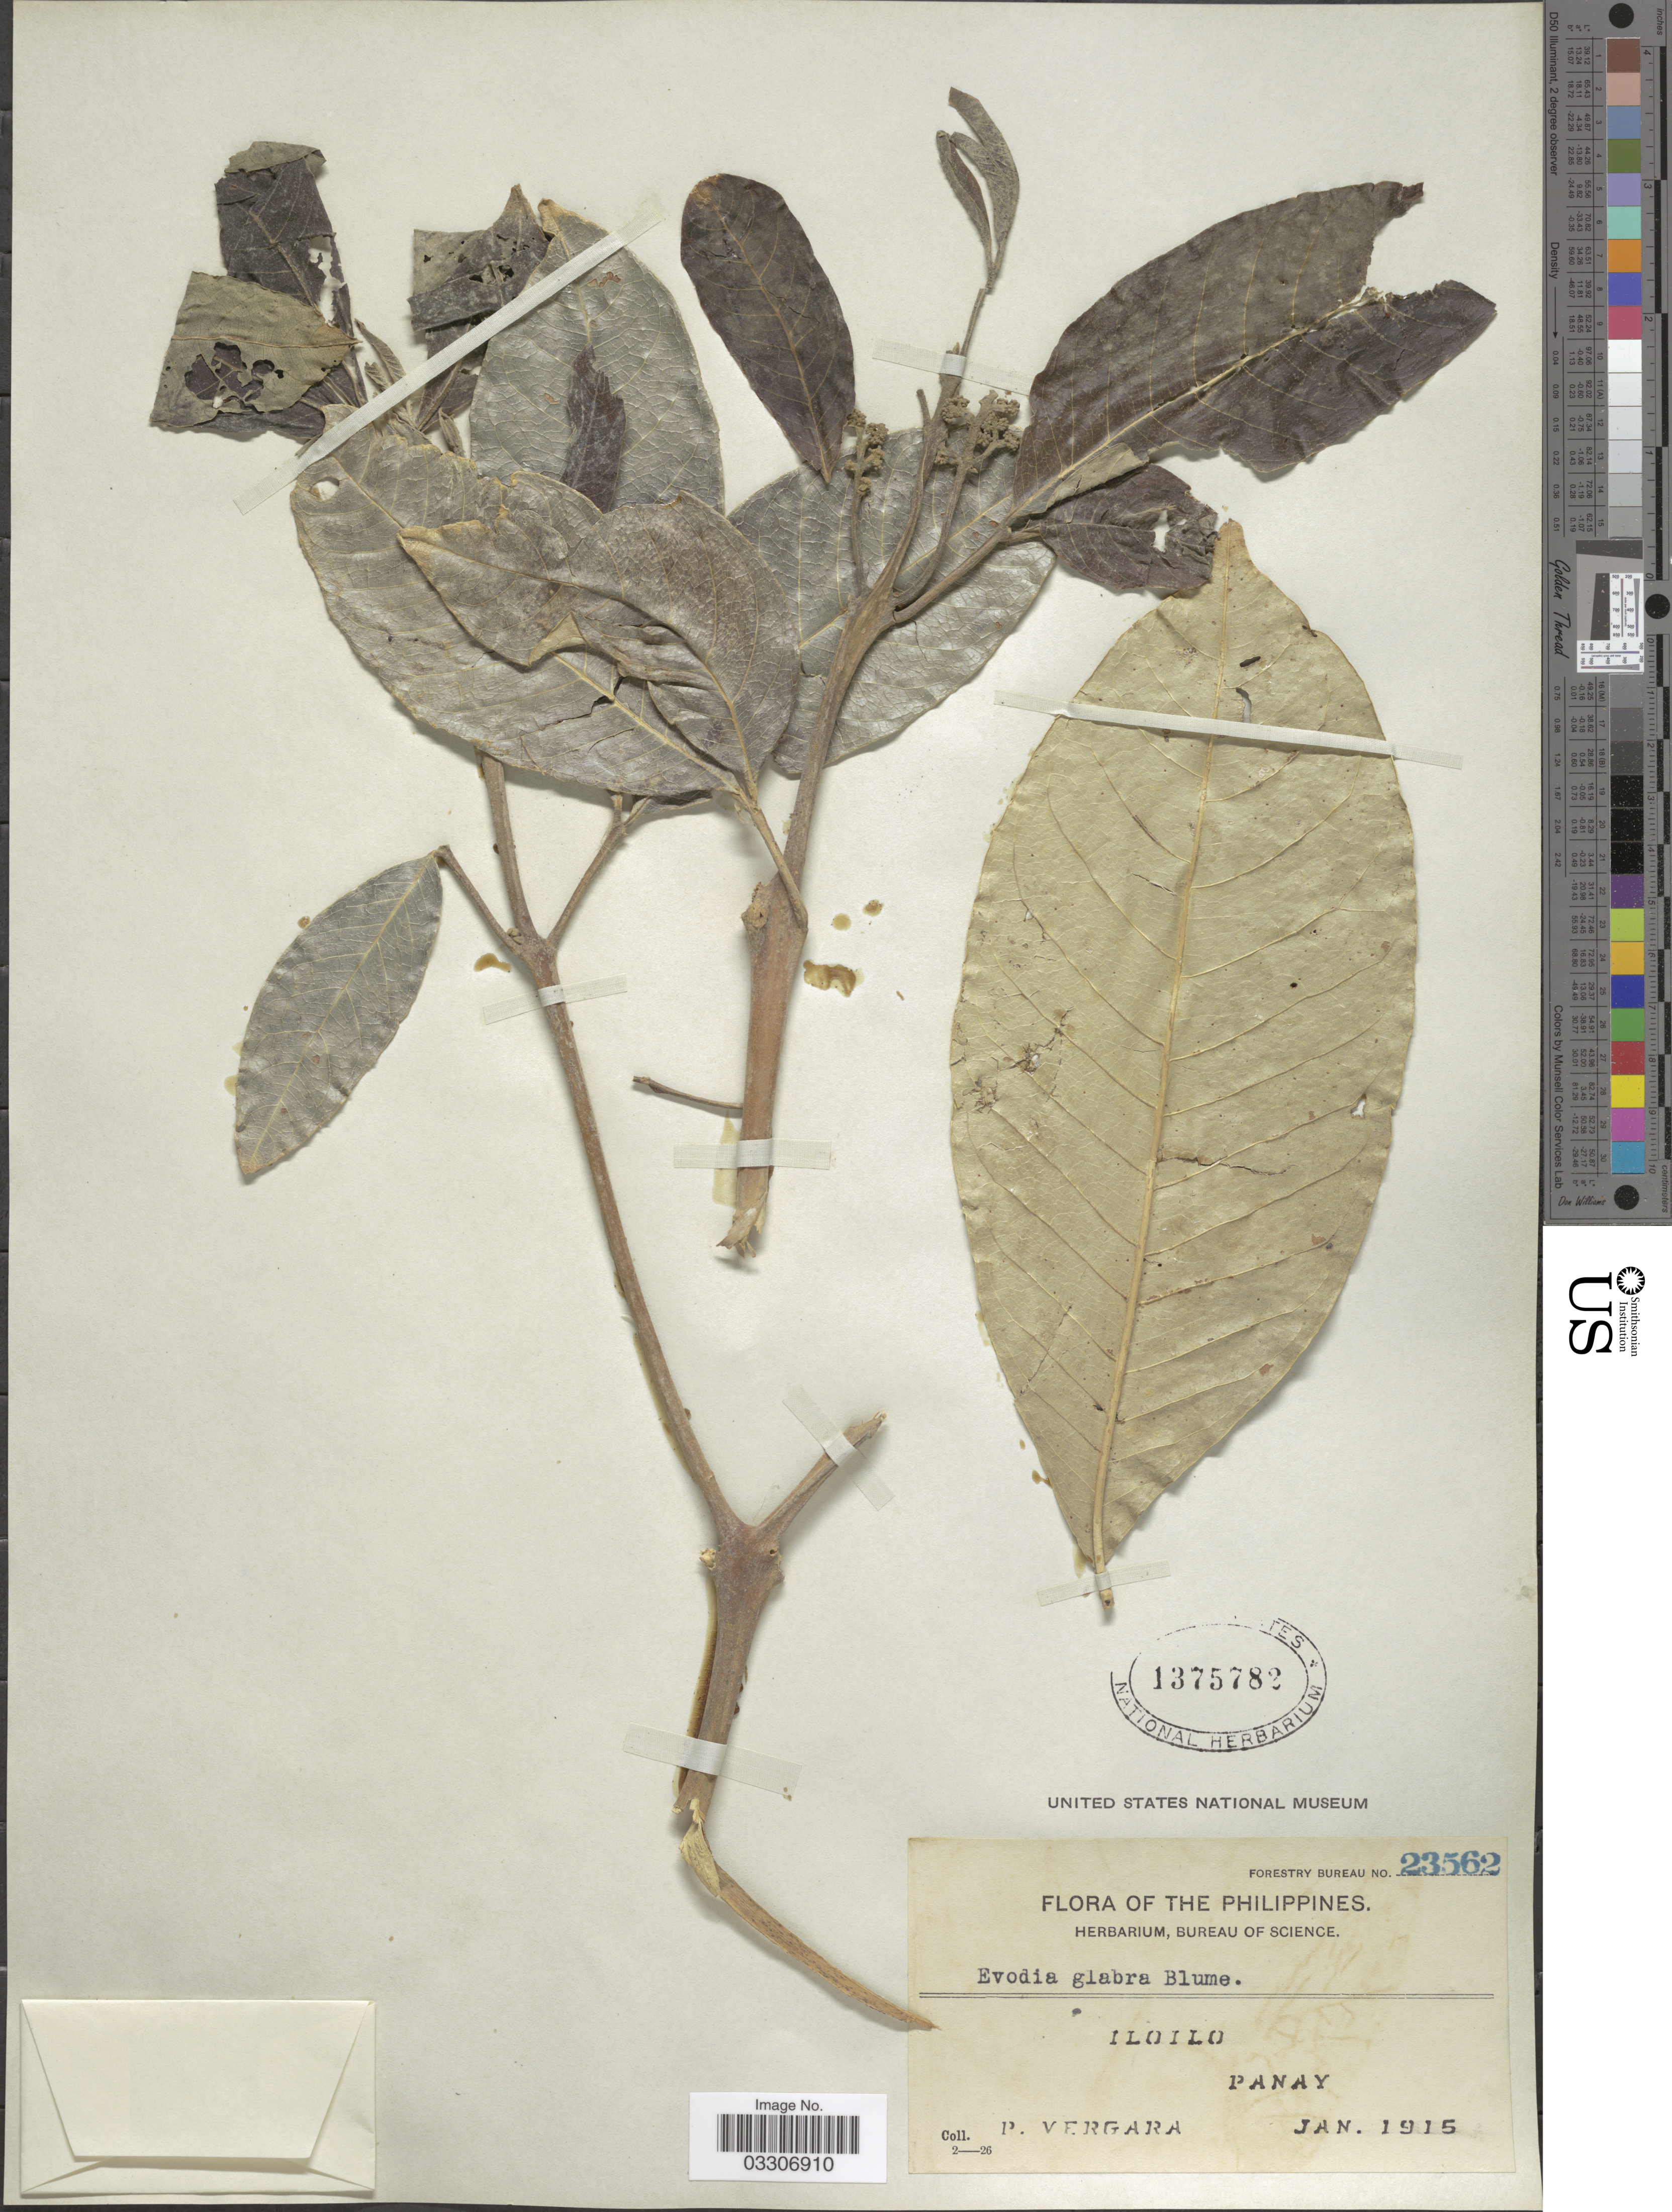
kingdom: Plantae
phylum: Tracheophyta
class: Magnoliopsida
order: Sapindales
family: Rutaceae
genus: Melicope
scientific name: Melicope confusa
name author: (Merr.) P.S. Liu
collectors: P. Vergara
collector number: Forestry Bureau 23562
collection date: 1915-01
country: Philippines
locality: Iloilo, Panay.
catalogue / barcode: US 1375782